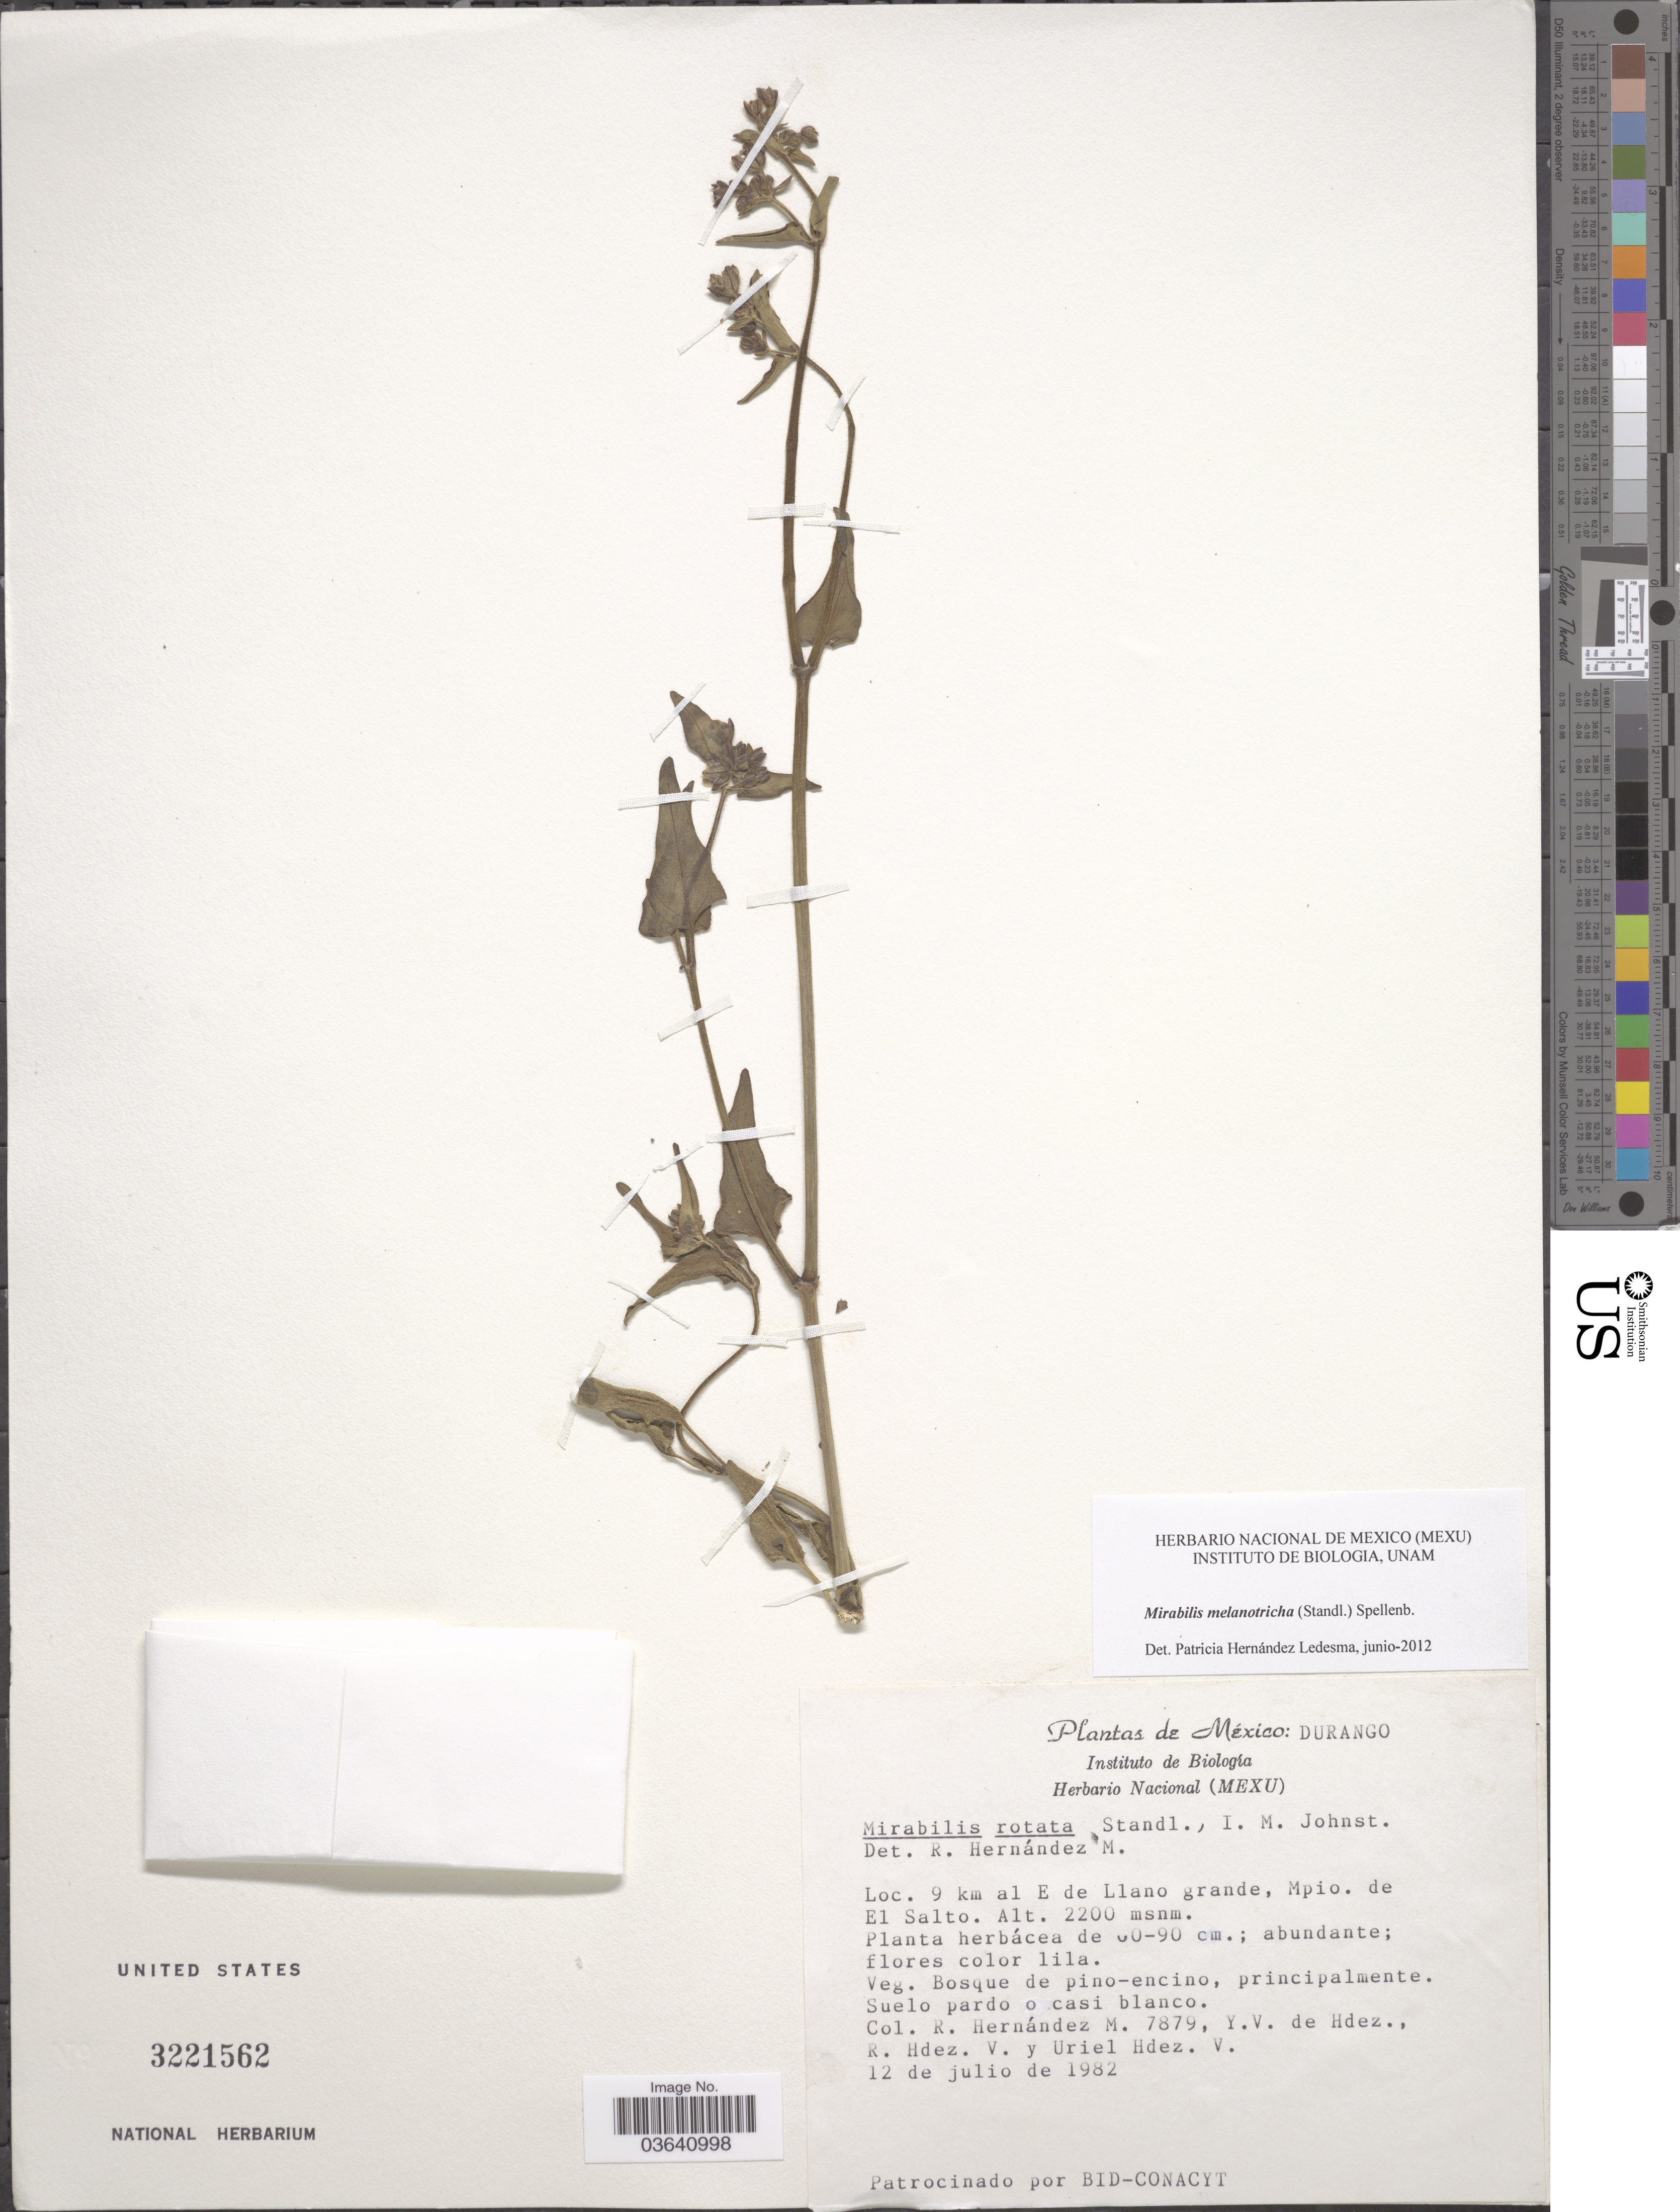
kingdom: Plantae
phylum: Tracheophyta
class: Magnoliopsida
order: Caryophyllales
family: Nyctaginaceae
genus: Mirabilis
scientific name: Mirabilis melanotricha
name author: (Standl.) Spellenb.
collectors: R. Hernández M., Y. V. De Hdez, R. Hdez.-V. & U. Hdez.-V.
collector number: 7879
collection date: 1982-07-12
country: Mexico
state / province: Durango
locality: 9 km al E de LLano grande, Mpio. de El Salto.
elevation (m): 2200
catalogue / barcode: US 3221562